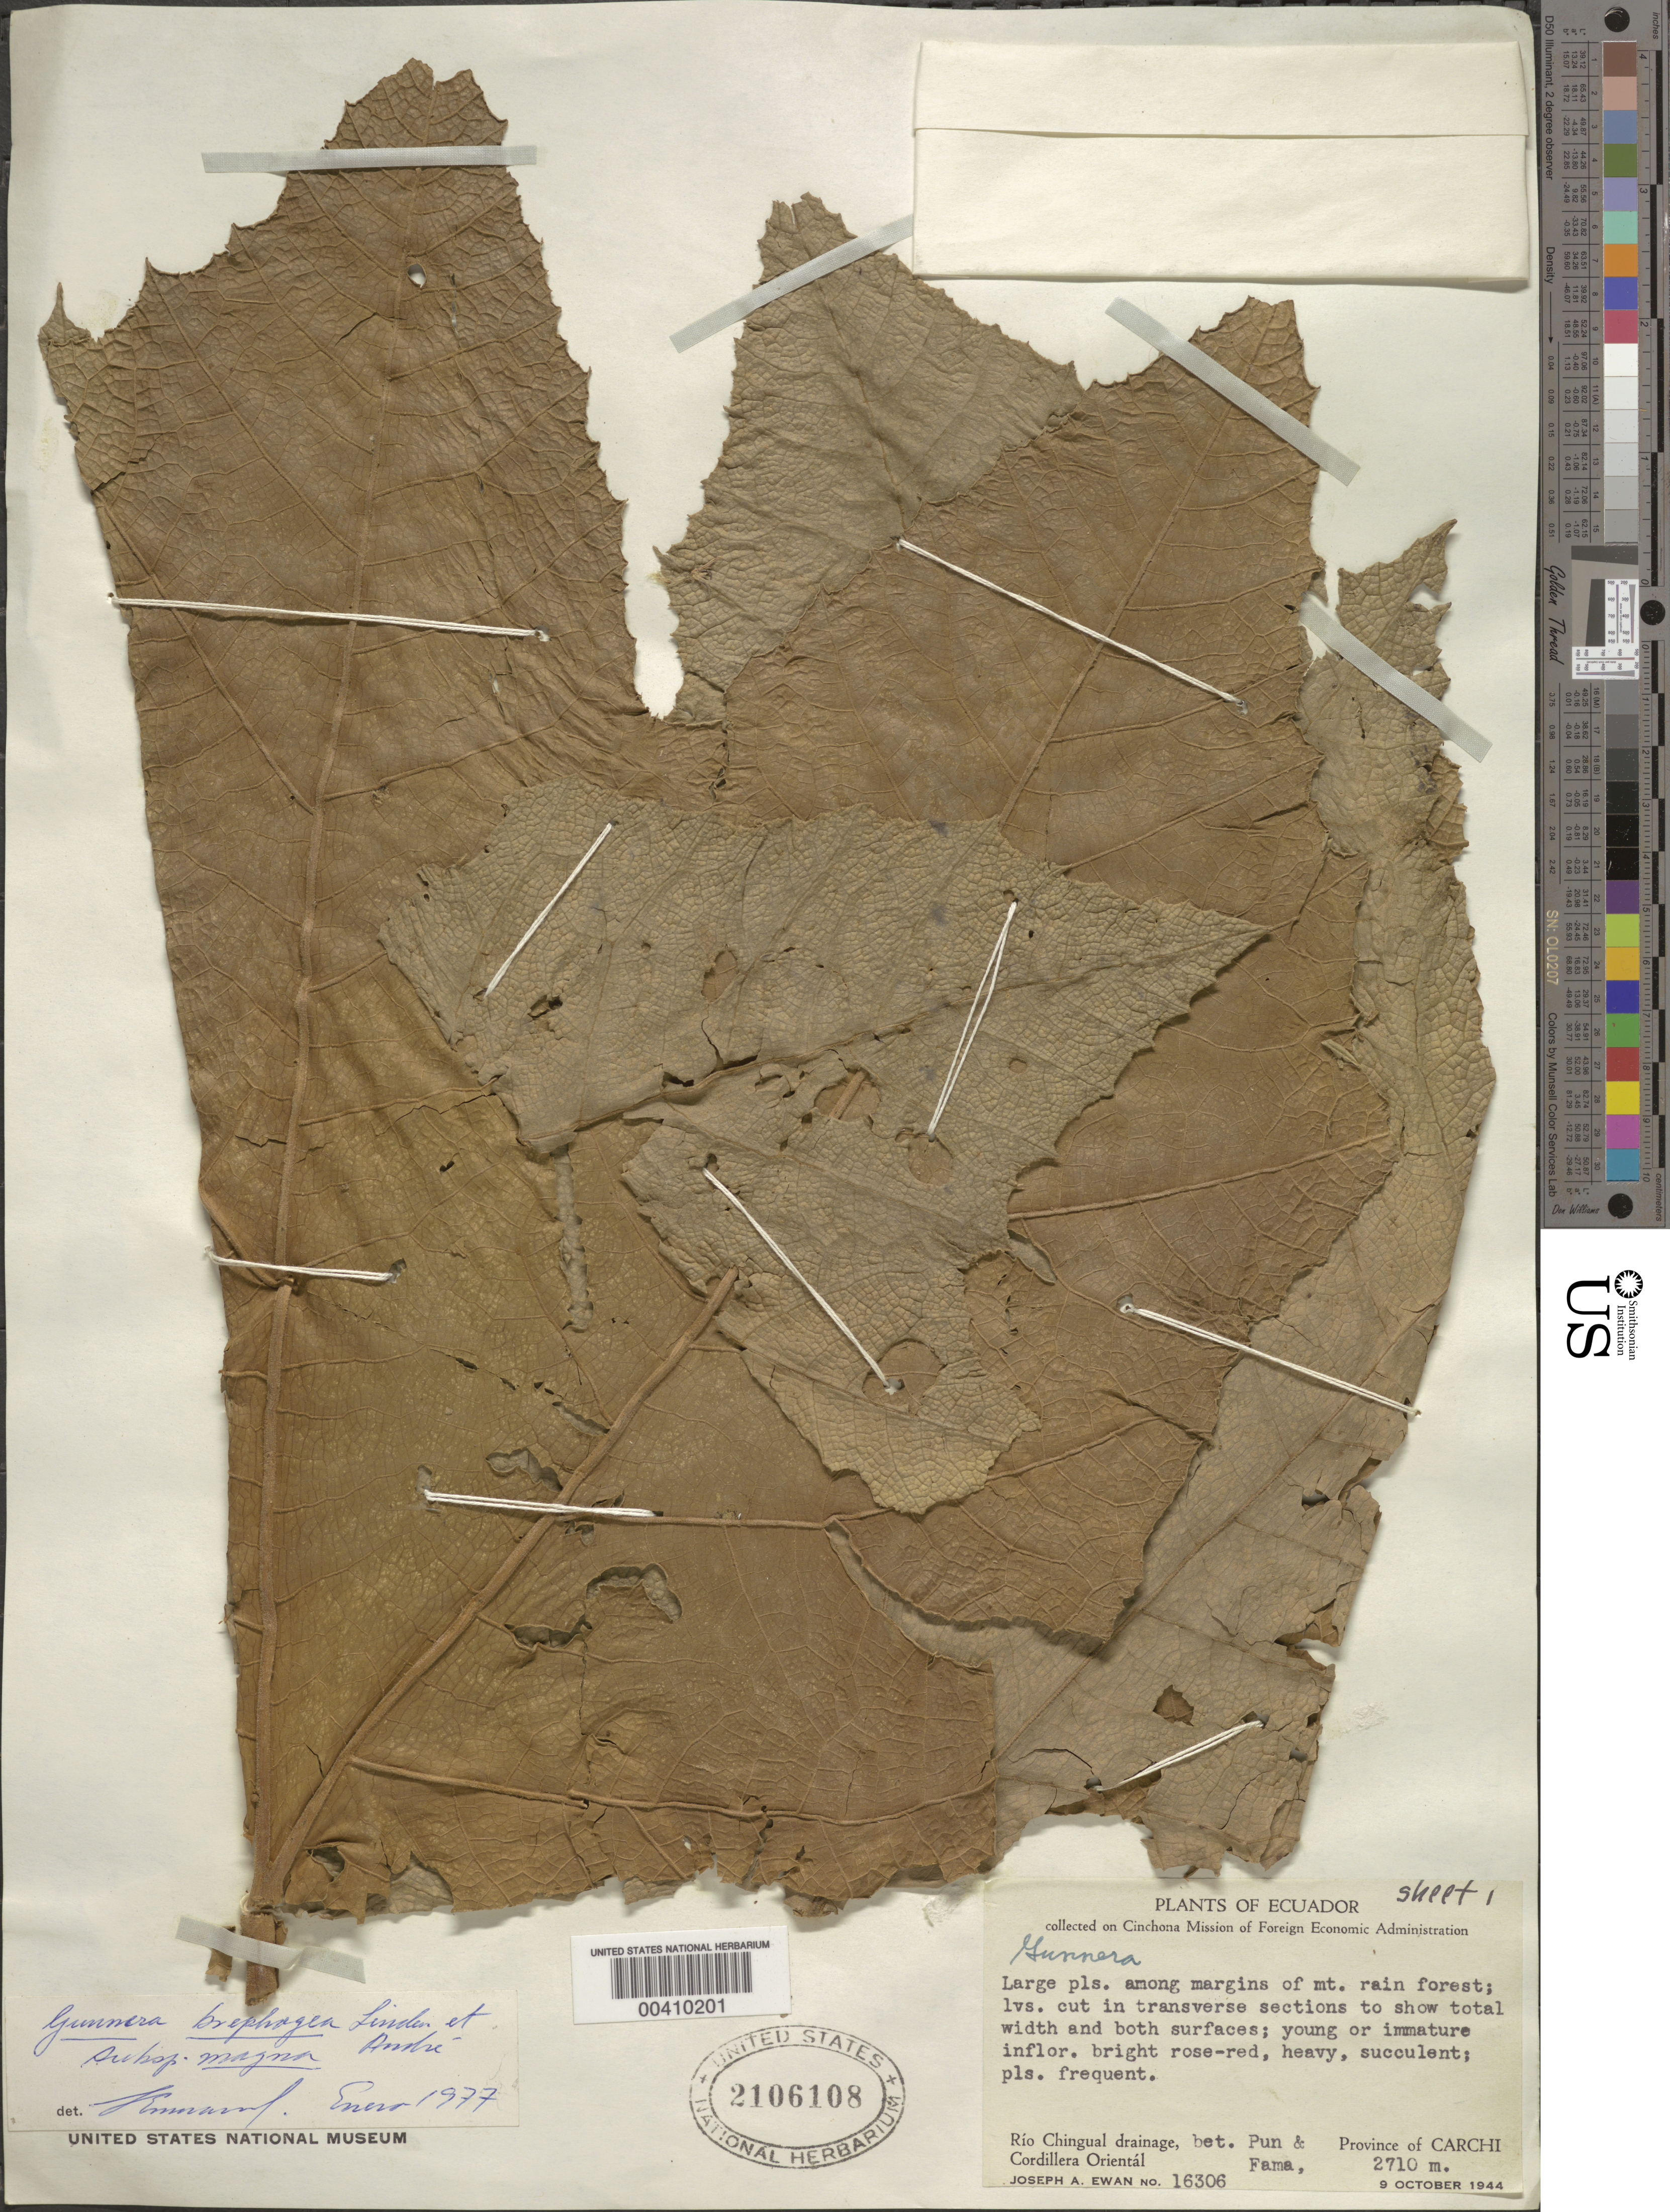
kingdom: Plantae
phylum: Tracheophyta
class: Magnoliopsida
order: Gunnerales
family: Gunneraceae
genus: Gunnera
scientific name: Gunnera brephogea subsp. magna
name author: L.E. Mora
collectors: J. A. Ewan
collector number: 16306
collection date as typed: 09 Oct 1944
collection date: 1944-10-09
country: Ecuador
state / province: Carchi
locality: Río Chingual drainage, between Pun and Fama, Cordillera Orientál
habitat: Along margins of mtn. rainforest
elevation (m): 2710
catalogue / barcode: US 2106108